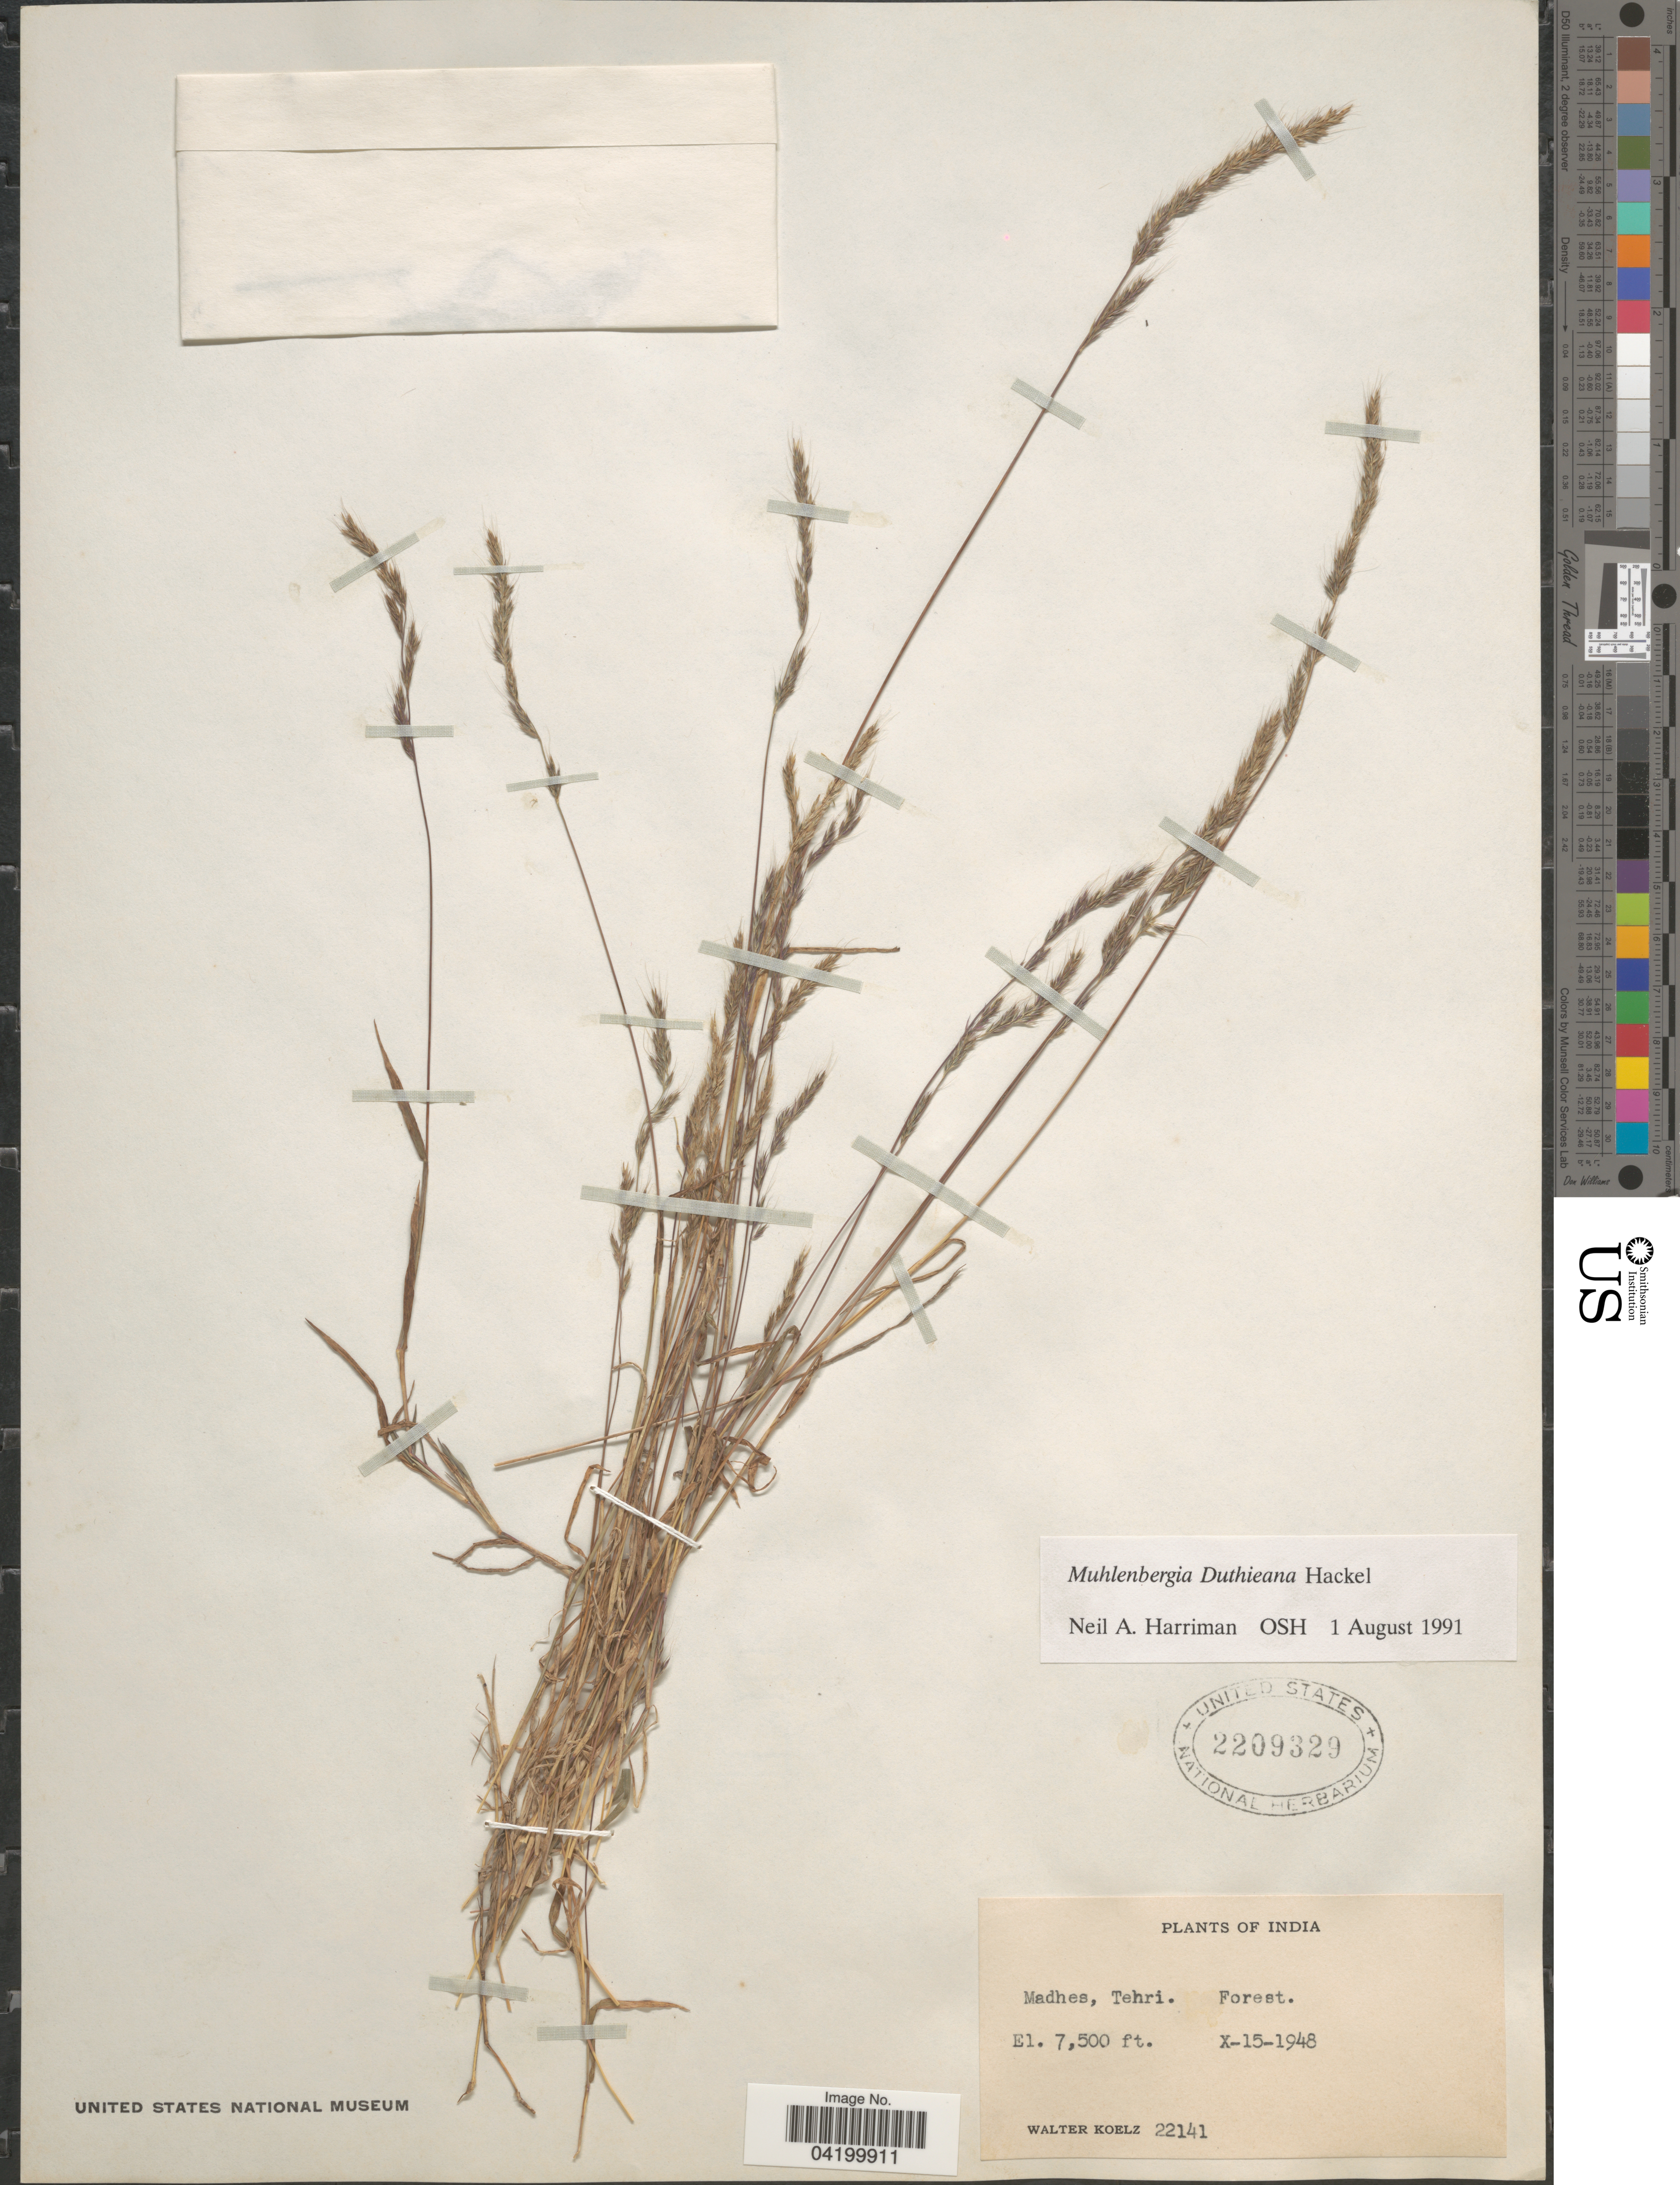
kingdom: Plantae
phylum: Tracheophyta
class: Liliopsida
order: Poales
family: Poaceae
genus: Muhlenbergia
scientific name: Muhlenbergia duthieana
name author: Hack.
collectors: W. N. Koelz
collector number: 22141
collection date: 1948-10-15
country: India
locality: Madhes, Tehri.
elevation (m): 2286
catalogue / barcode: US 2209329